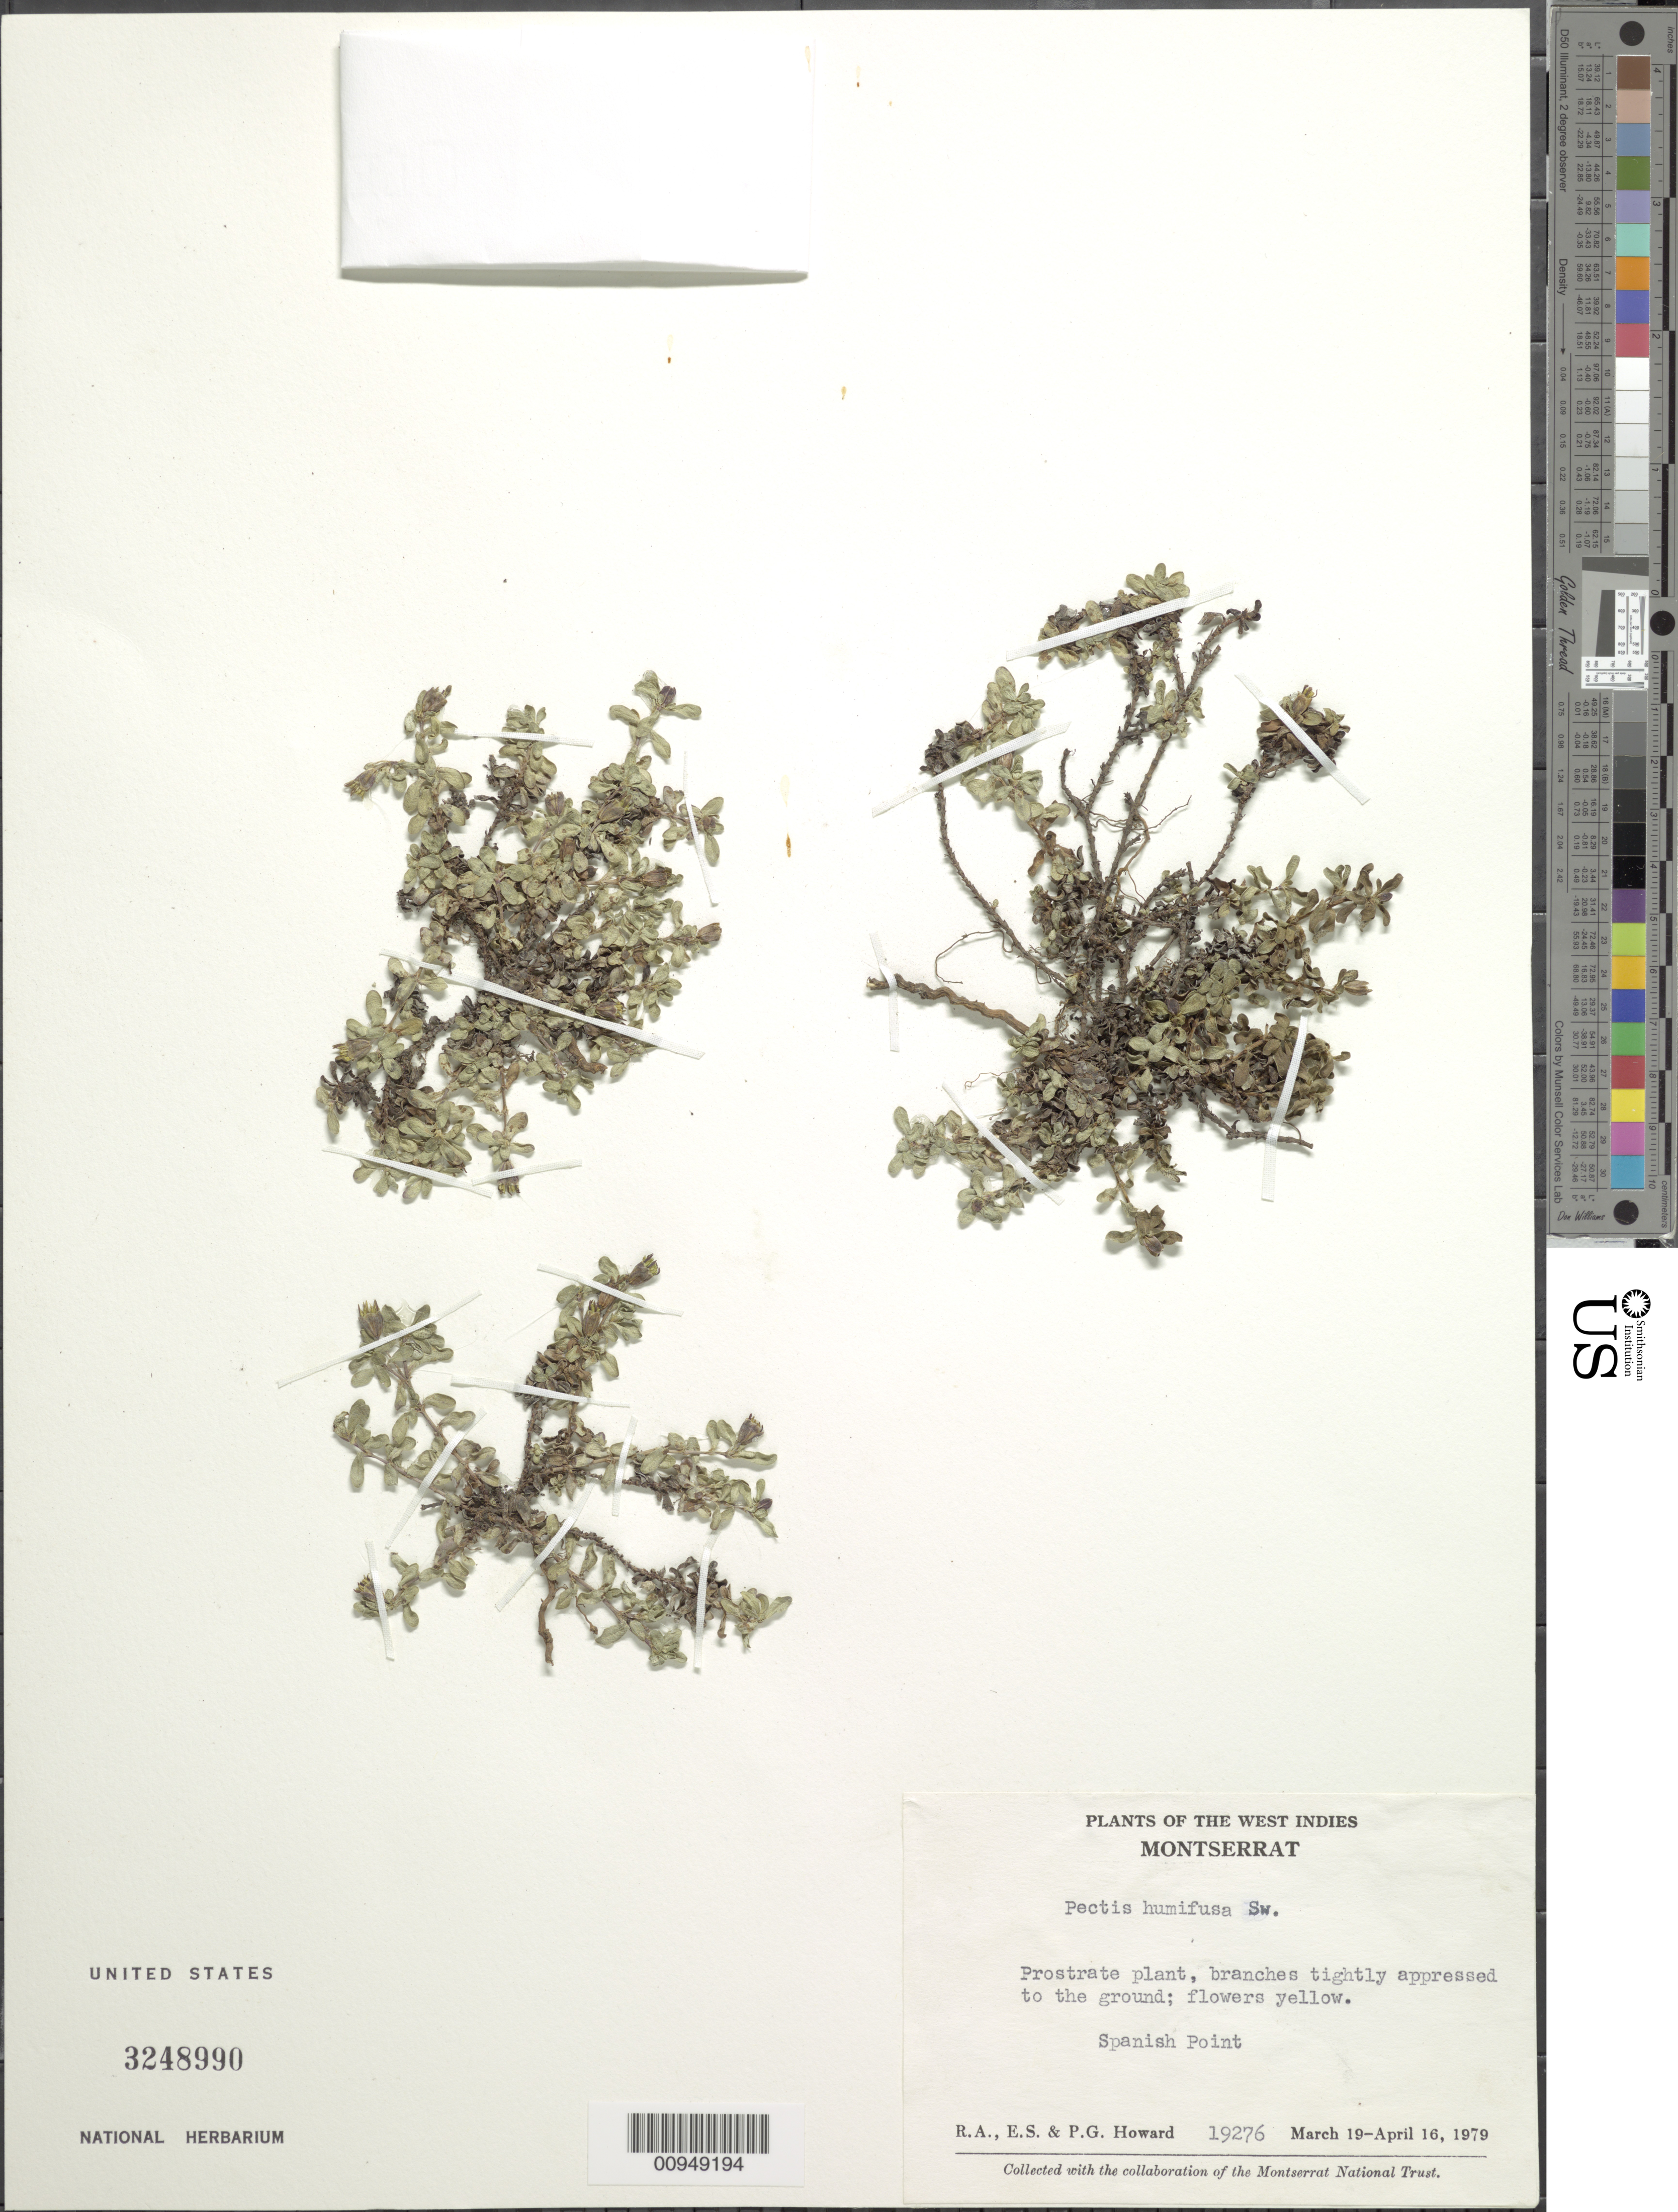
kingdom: Plantae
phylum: Tracheophyta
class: Magnoliopsida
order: Asterales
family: Asteraceae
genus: Pectis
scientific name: Pectis humifusa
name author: Sw.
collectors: R. A. Howard, E. S. Howard & P. Howard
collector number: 19276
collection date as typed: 19 Mar 1979 to 16 Apr 1979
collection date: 1979-03-19/1979-04-16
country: Montserrat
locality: Spanish Point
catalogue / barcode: US 3248990